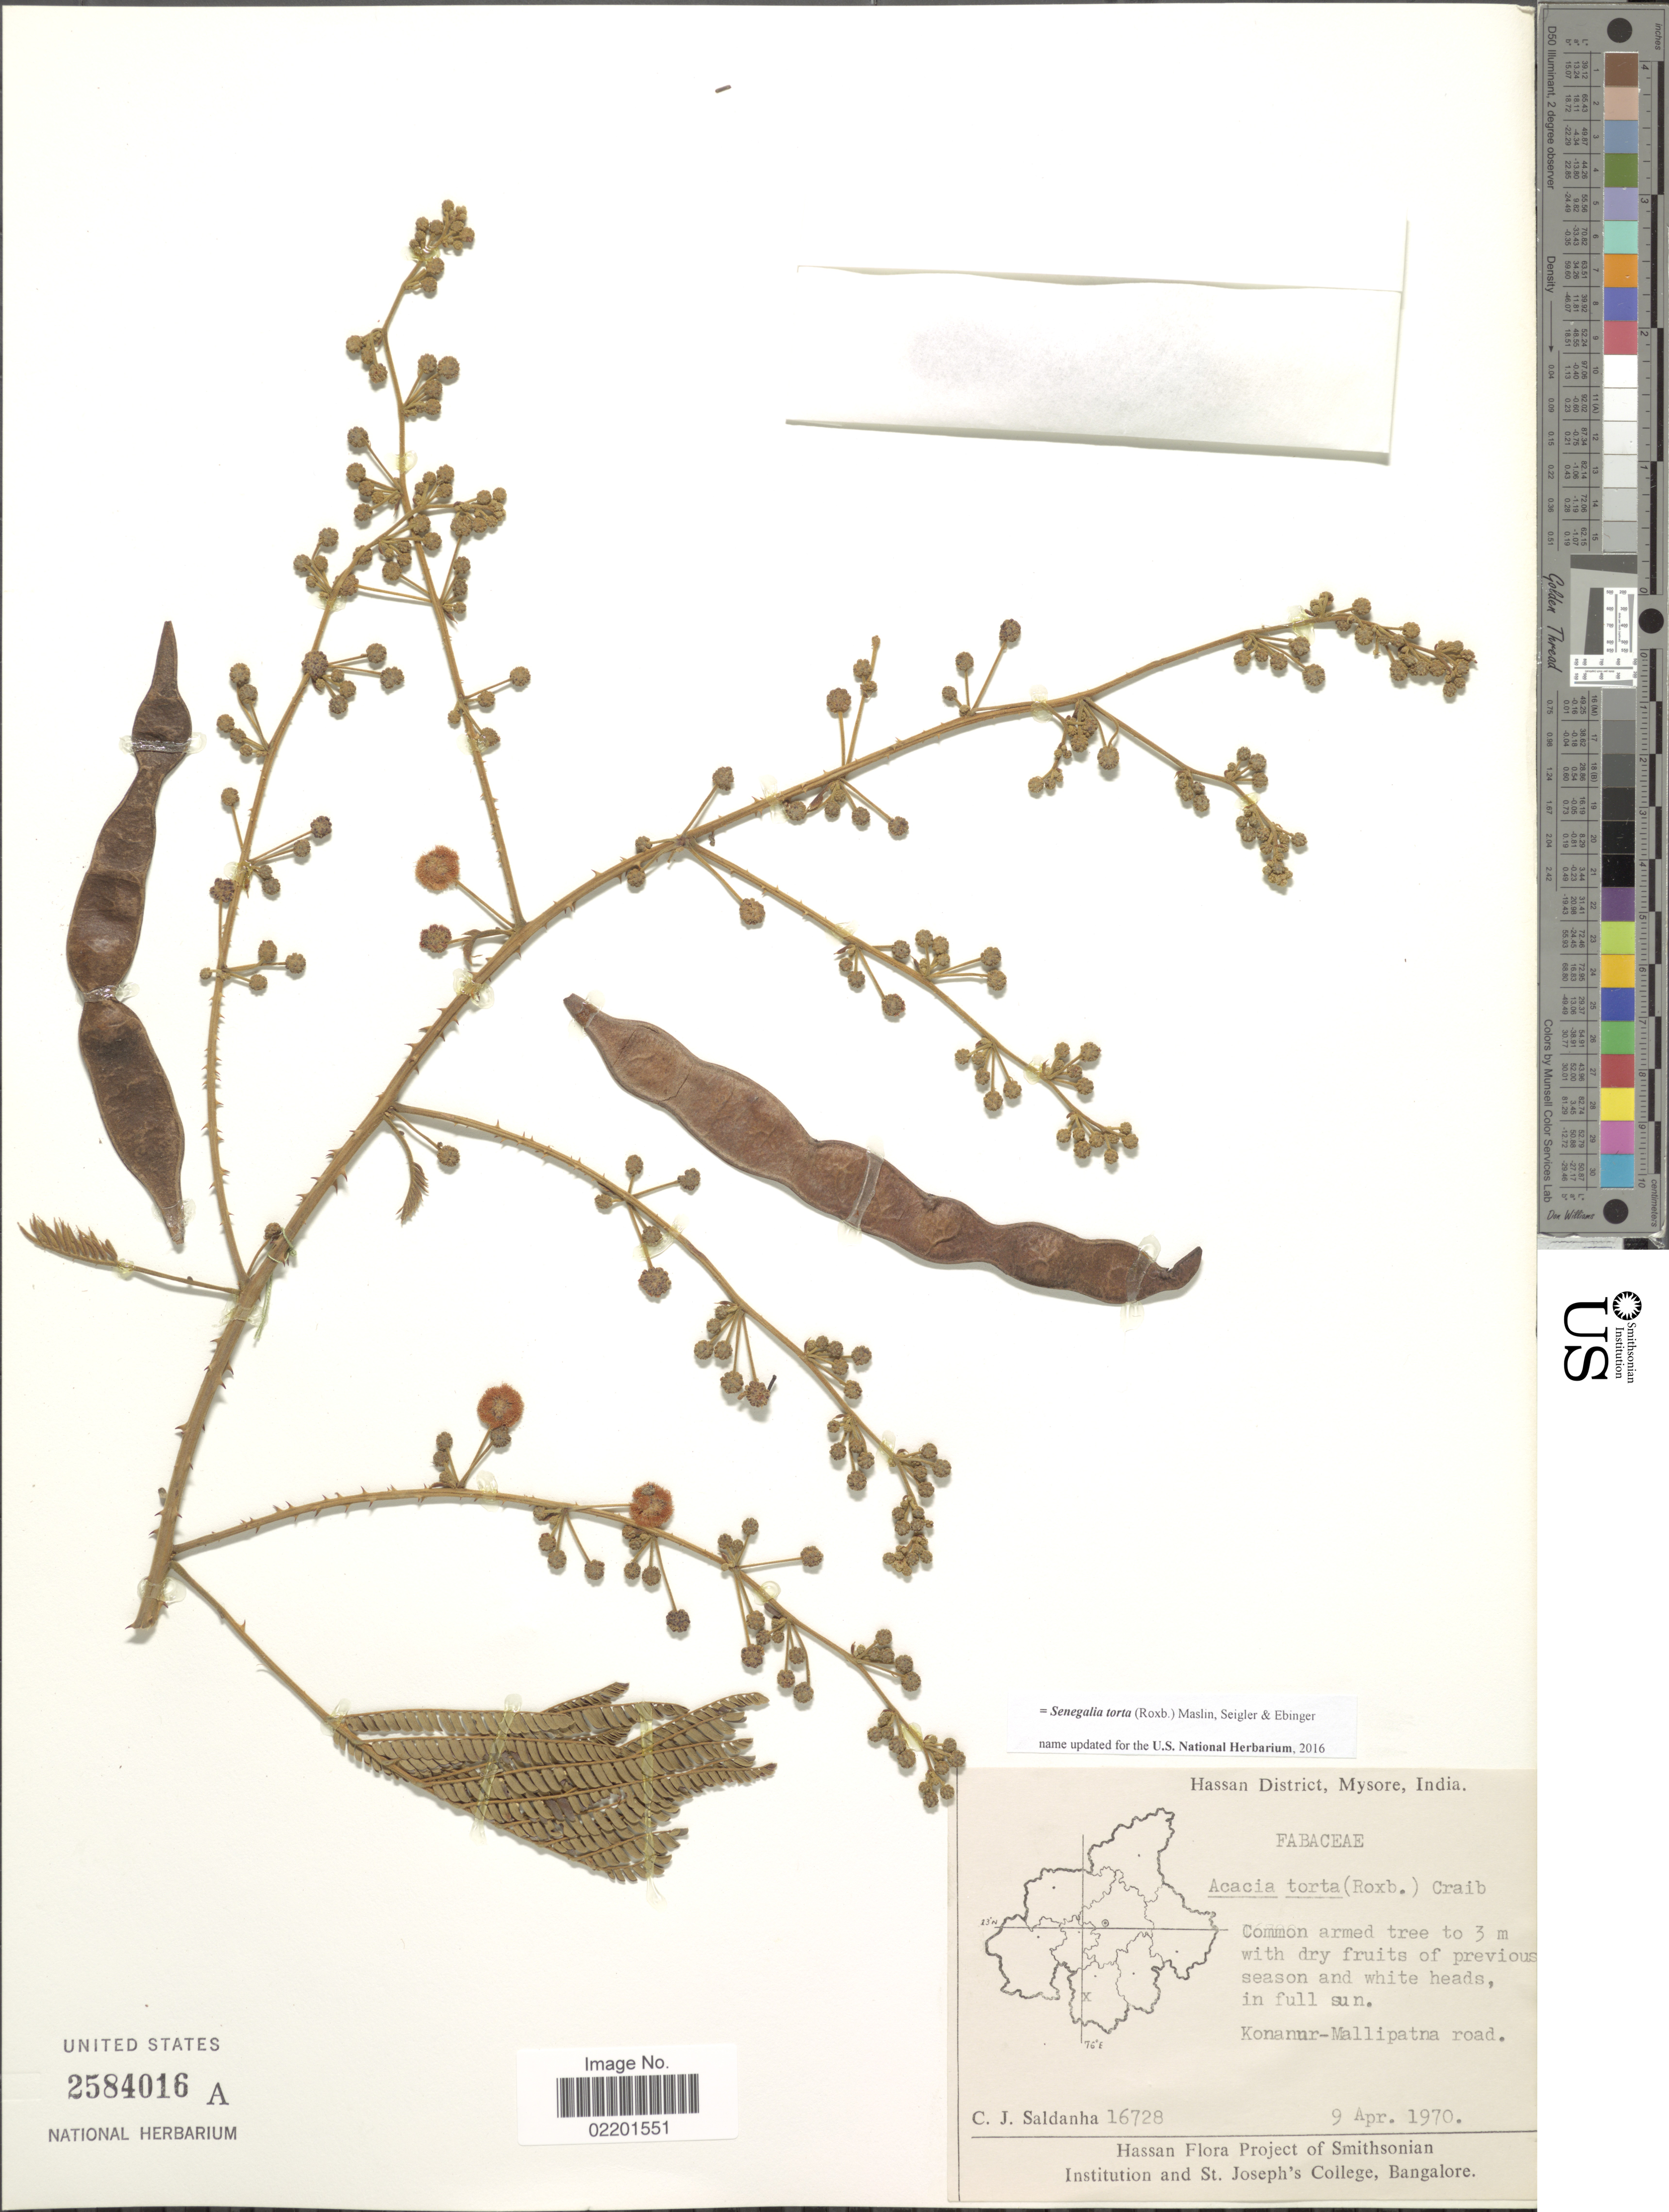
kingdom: Plantae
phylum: Tracheophyta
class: Magnoliopsida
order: Fabales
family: Fabaceae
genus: Senegalia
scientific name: Senegalia torta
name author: (Roxb.) Maslin et al.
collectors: C. J. Saldanha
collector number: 16728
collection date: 1970-04-09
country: India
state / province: Karnataka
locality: Hassan District, Mysore, India. Konanur-Mallipatna road.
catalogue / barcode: US 2584016A